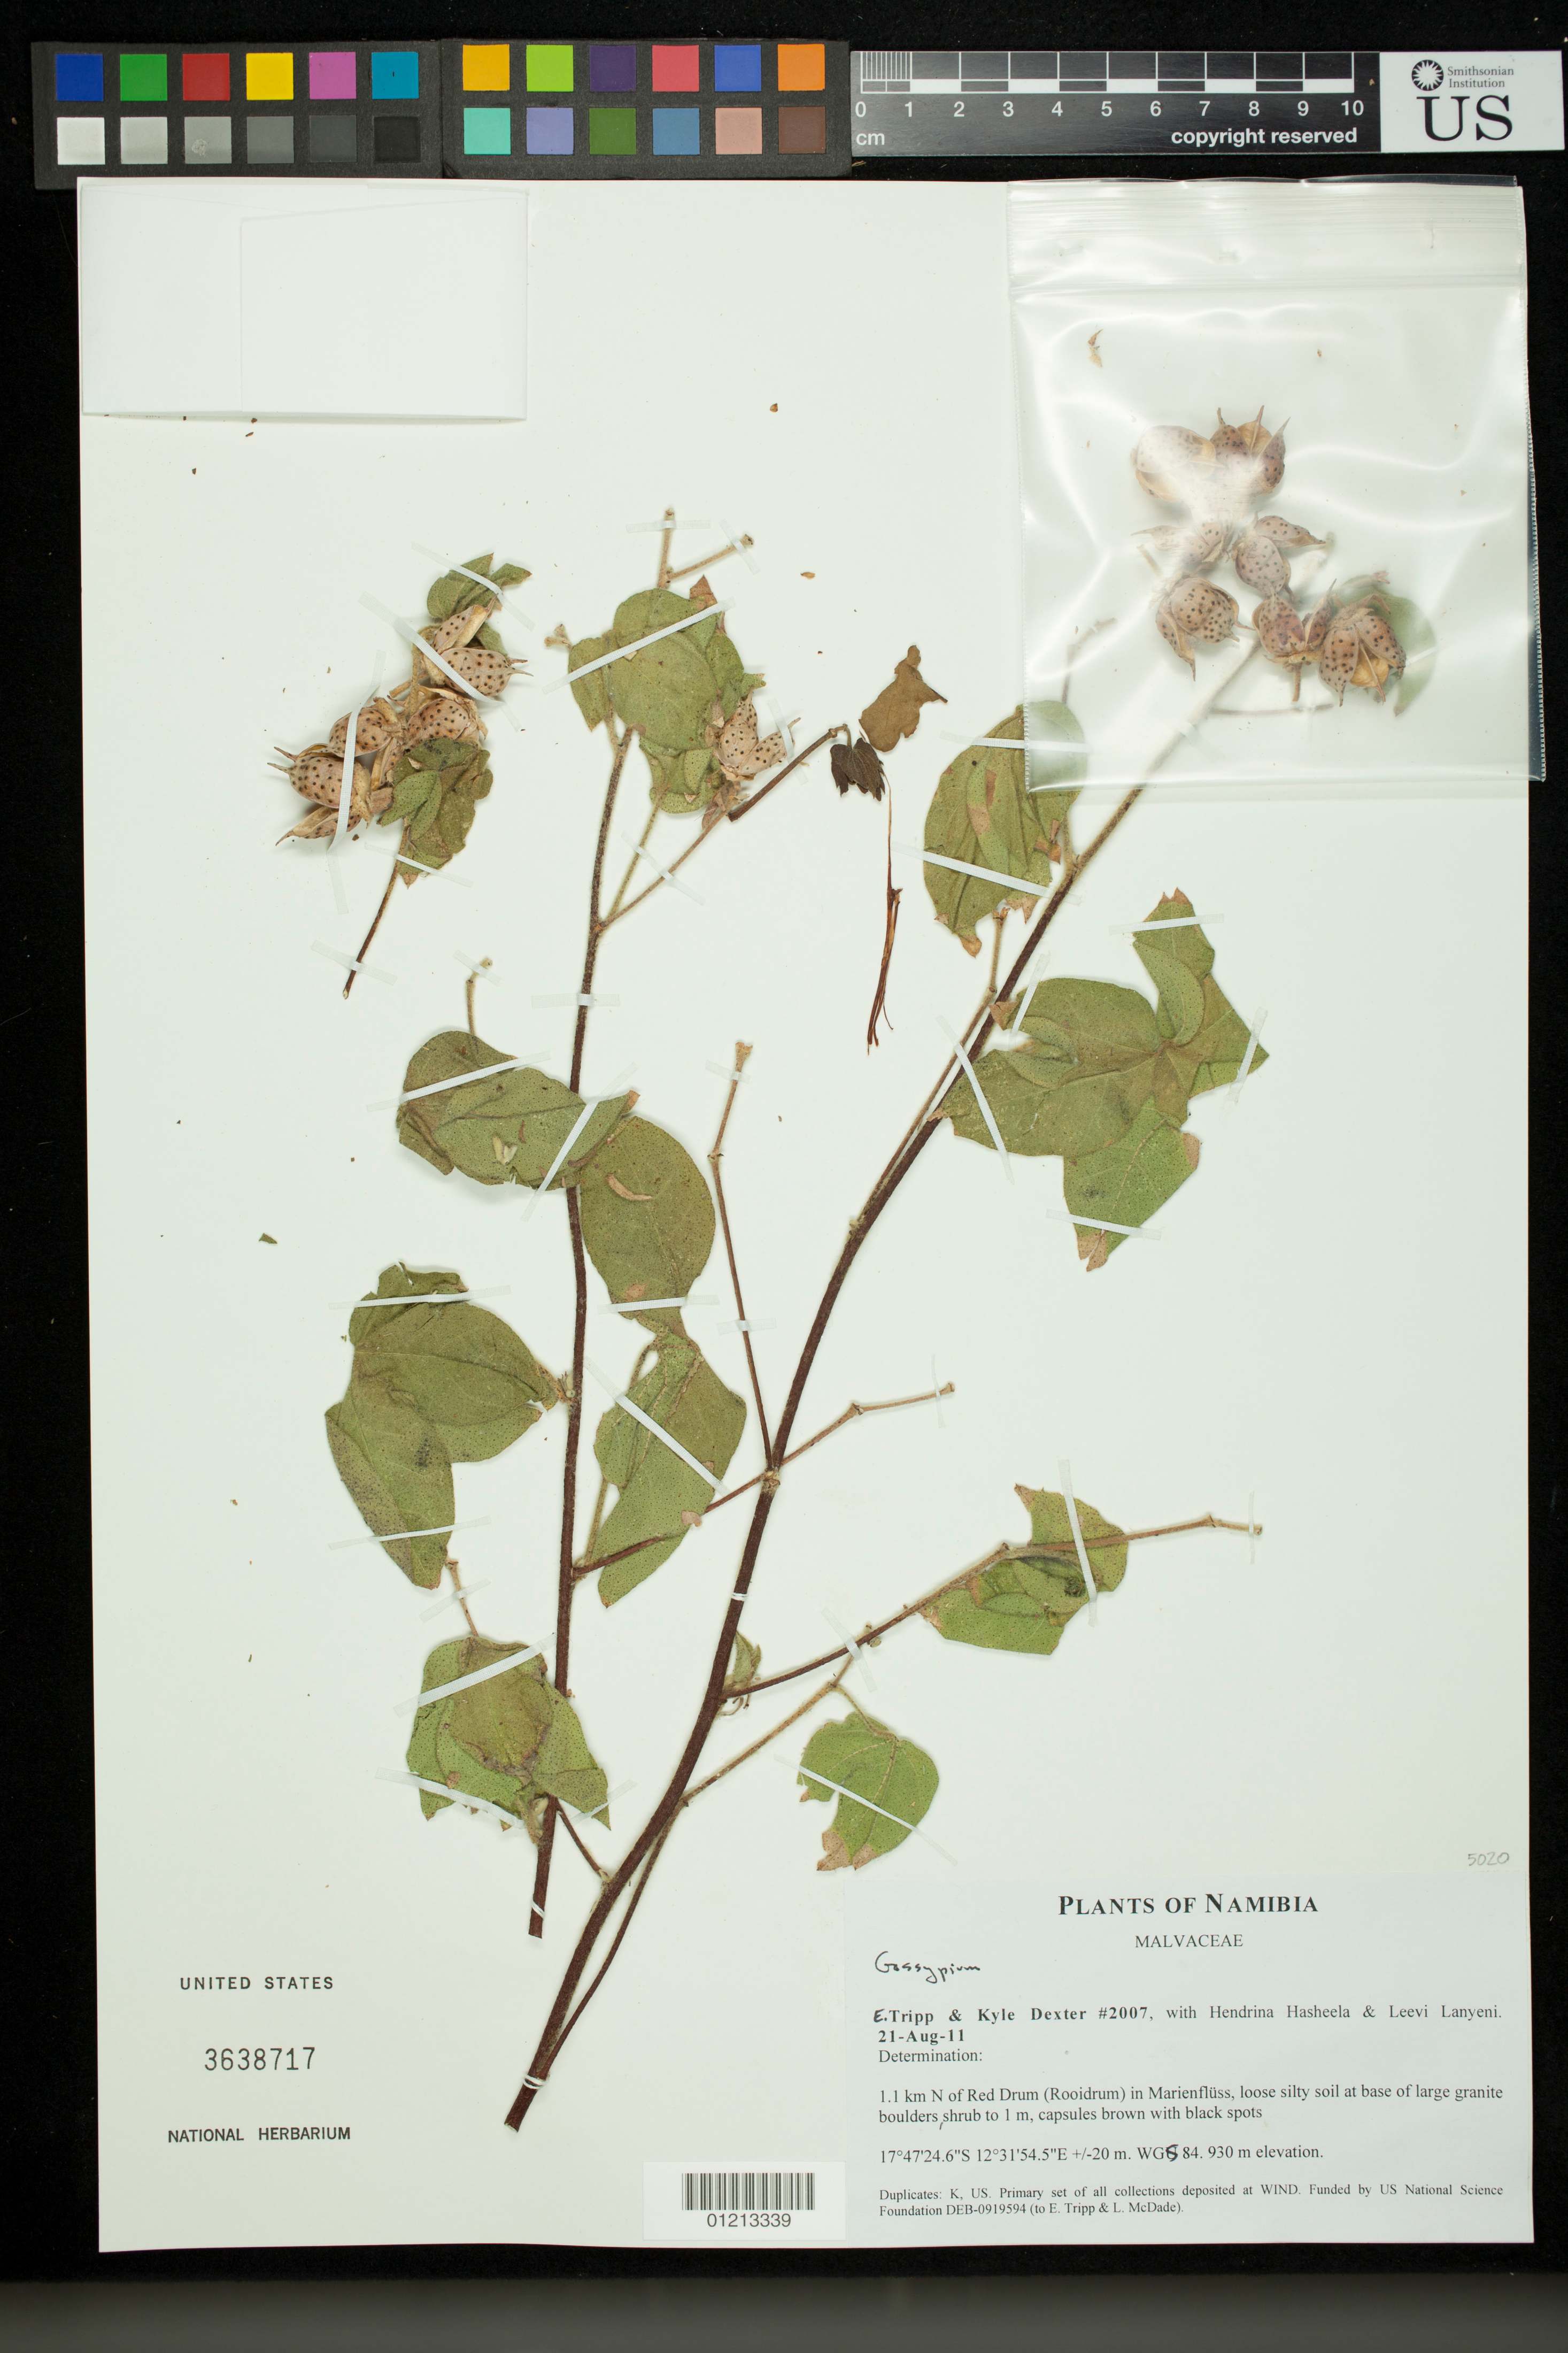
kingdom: Plantae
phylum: Tracheophyta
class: Magnoliopsida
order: Malvales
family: Malvaceae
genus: Gossypium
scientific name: Gossypium sp.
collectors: E. Tripp, K. Dexter, H. Hasheela & L. Lanyeni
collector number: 2007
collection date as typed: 21 Aug 2011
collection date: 2011-08-21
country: Namibia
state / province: Kunene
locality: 1.1 km N of Red Drum (Rooidrum) in Marienflüss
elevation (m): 930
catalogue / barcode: US 3638717